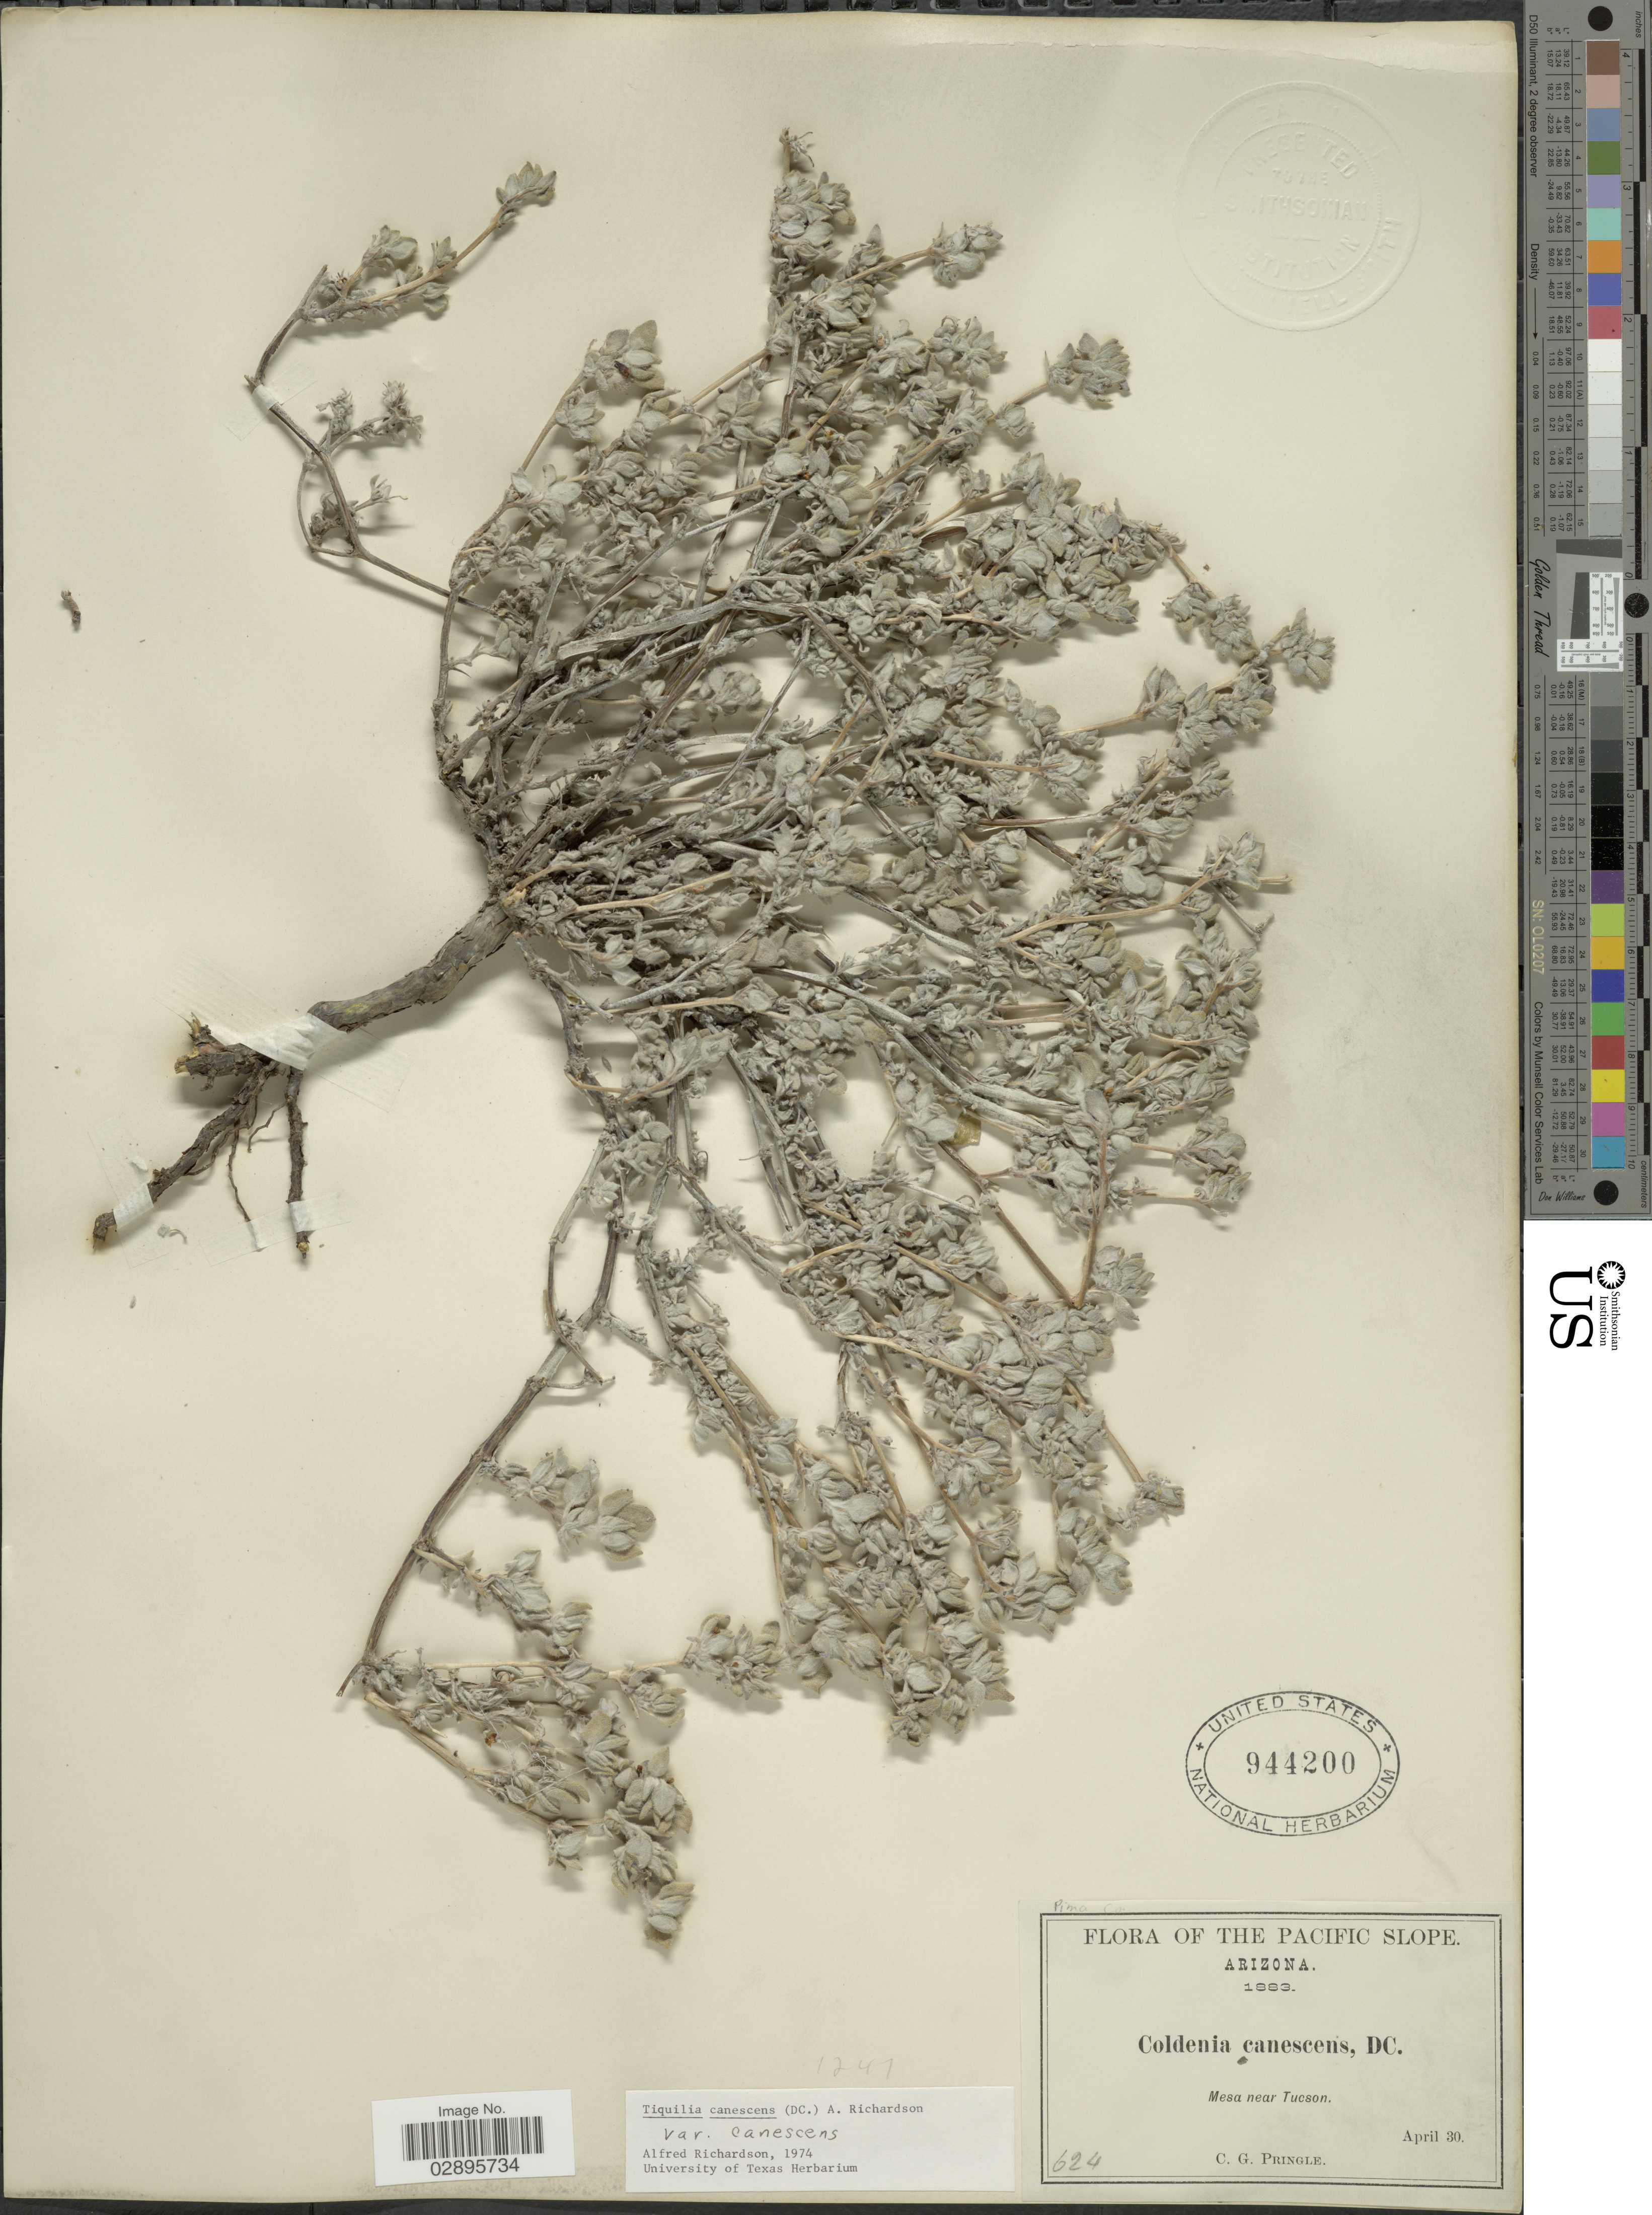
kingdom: Plantae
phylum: Tracheophyta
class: Magnoliopsida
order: Boraginales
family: Ehretiaceae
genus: Tiquilia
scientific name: Tiquilia canescens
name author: (A. DC.) A.T. Richardson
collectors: C. G. Pringle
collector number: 624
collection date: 1883-04-30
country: United States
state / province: Arizona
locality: The Pacific Slope. Mesa near Tucson.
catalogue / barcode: US 944200